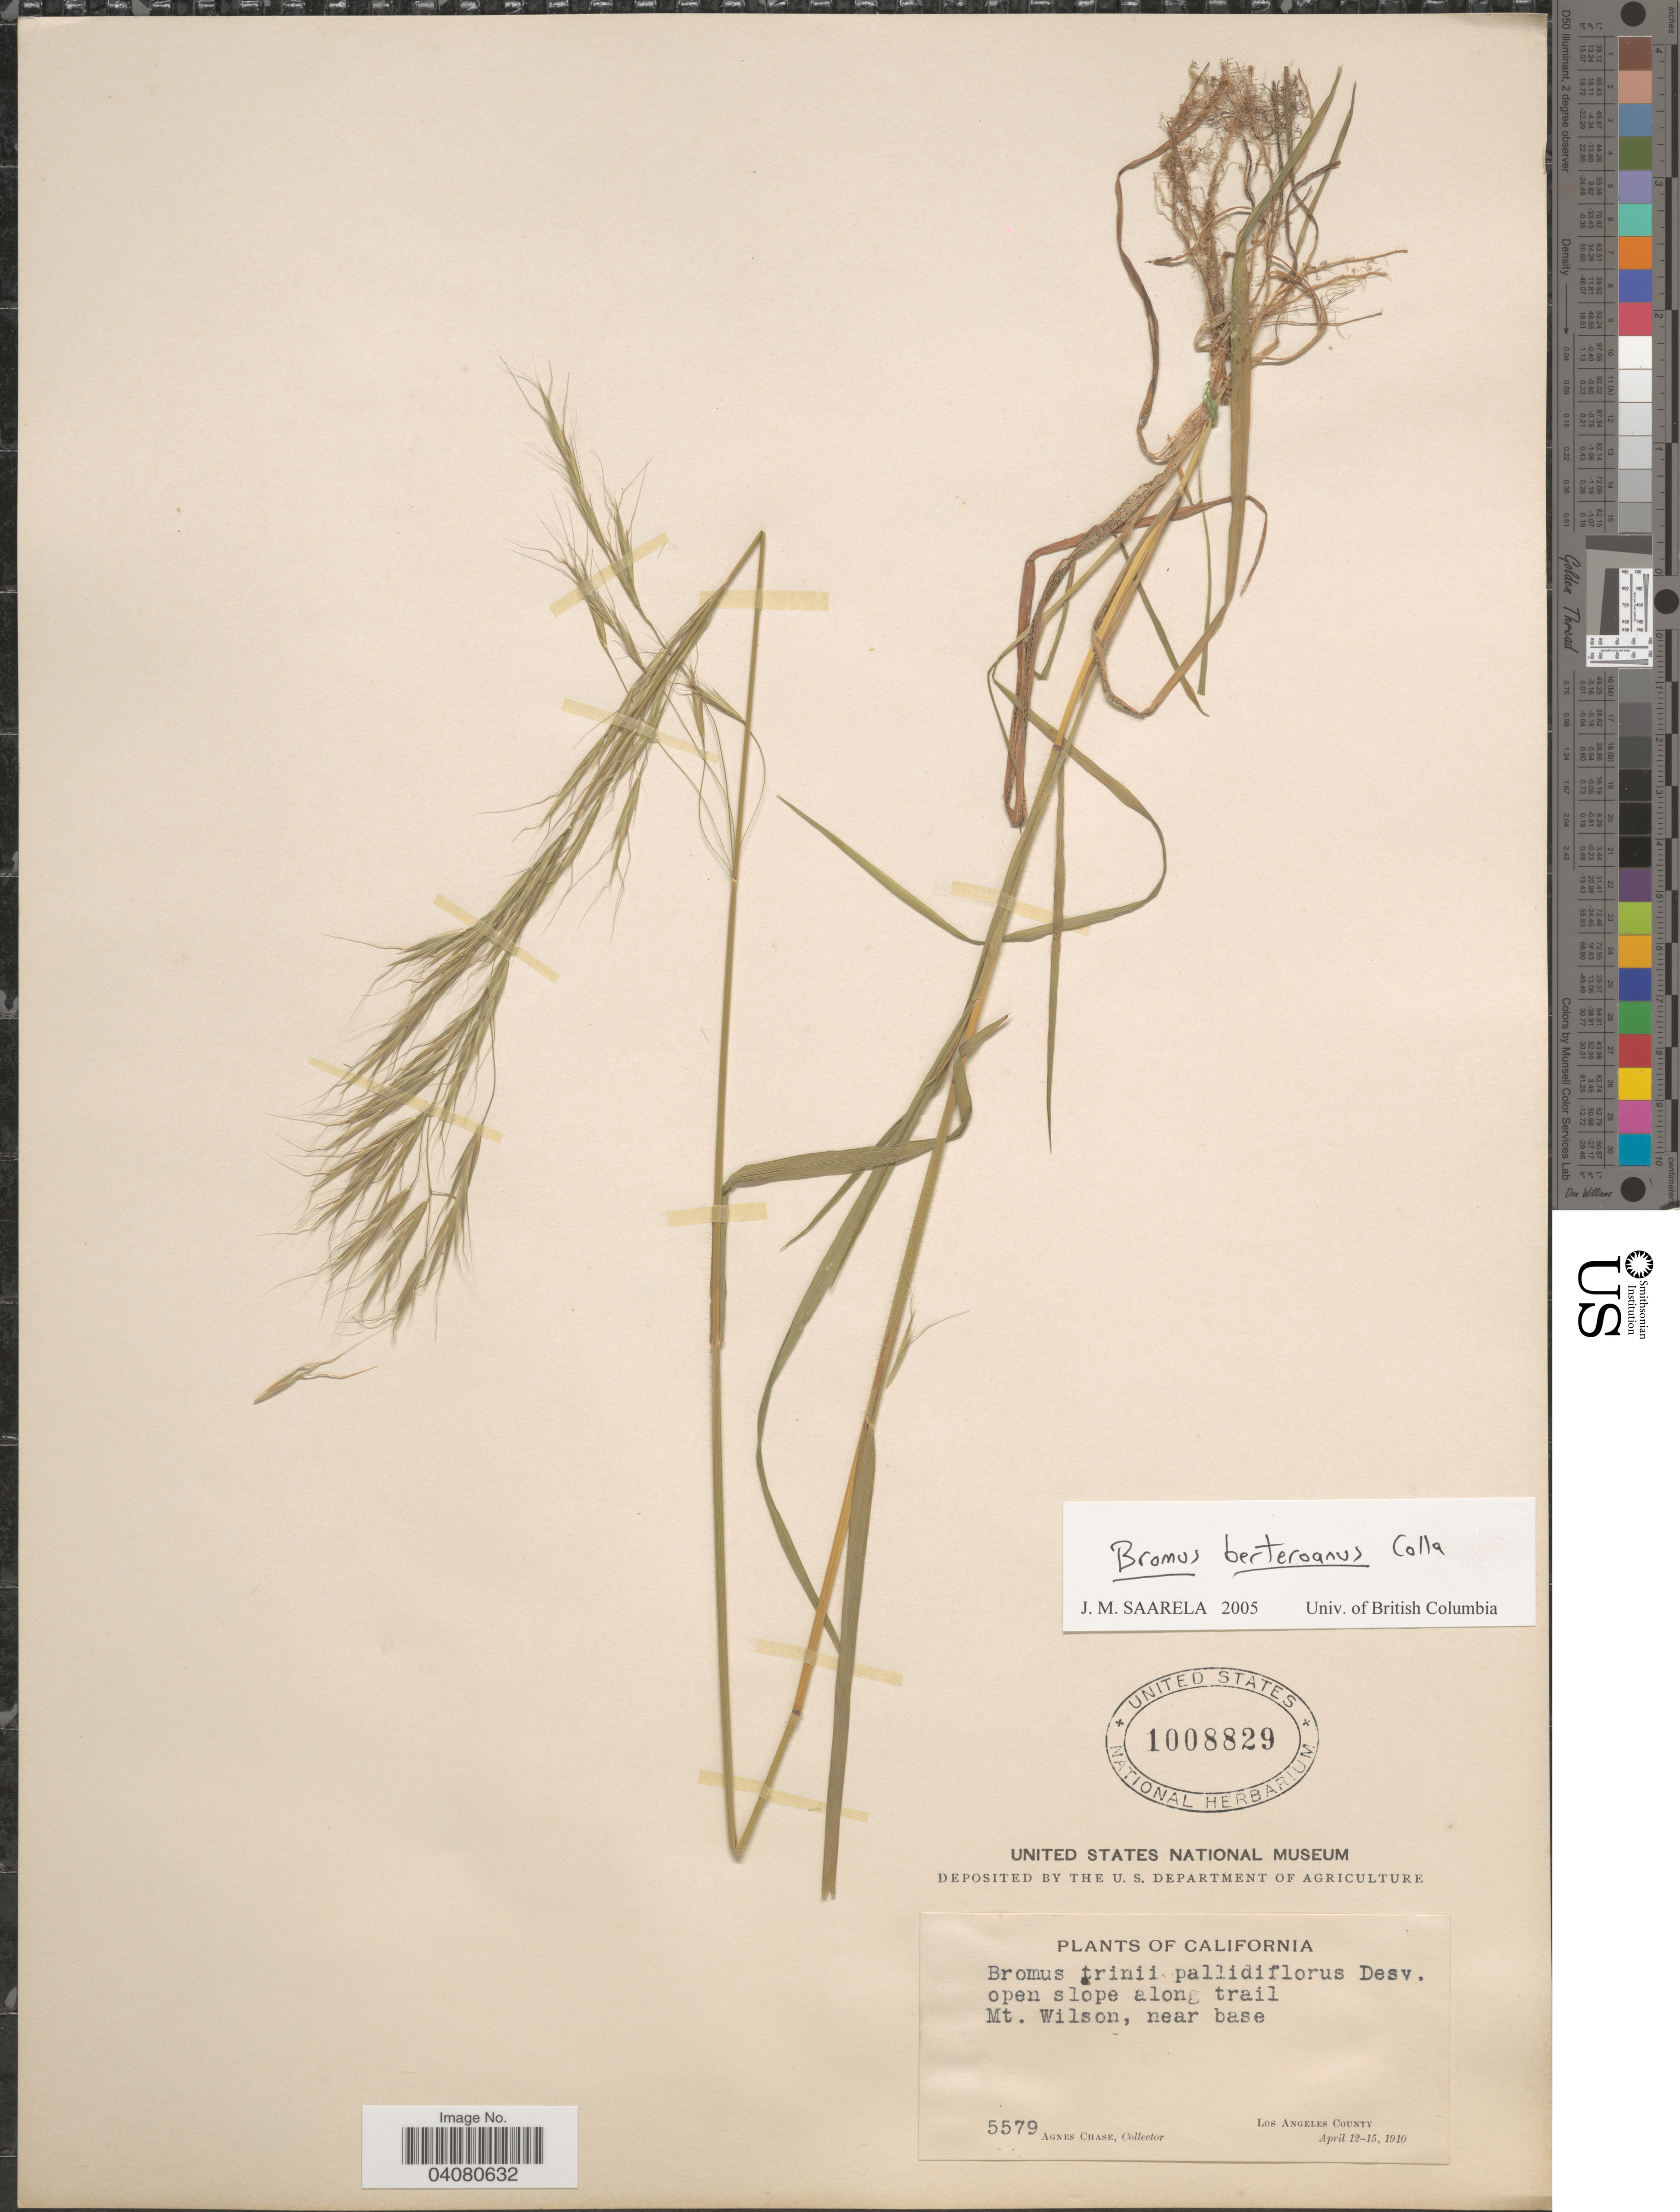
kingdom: Plantae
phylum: Tracheophyta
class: Liliopsida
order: Poales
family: Poaceae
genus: Bromus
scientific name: Bromus berteroanus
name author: Colla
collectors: A. Chase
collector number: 5579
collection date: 1910-04-12/1910-04-15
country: United States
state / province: California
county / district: Los Angeles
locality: Open slope along trail Mt. Wilson, near base. Los Angeles County.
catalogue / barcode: US 1008829